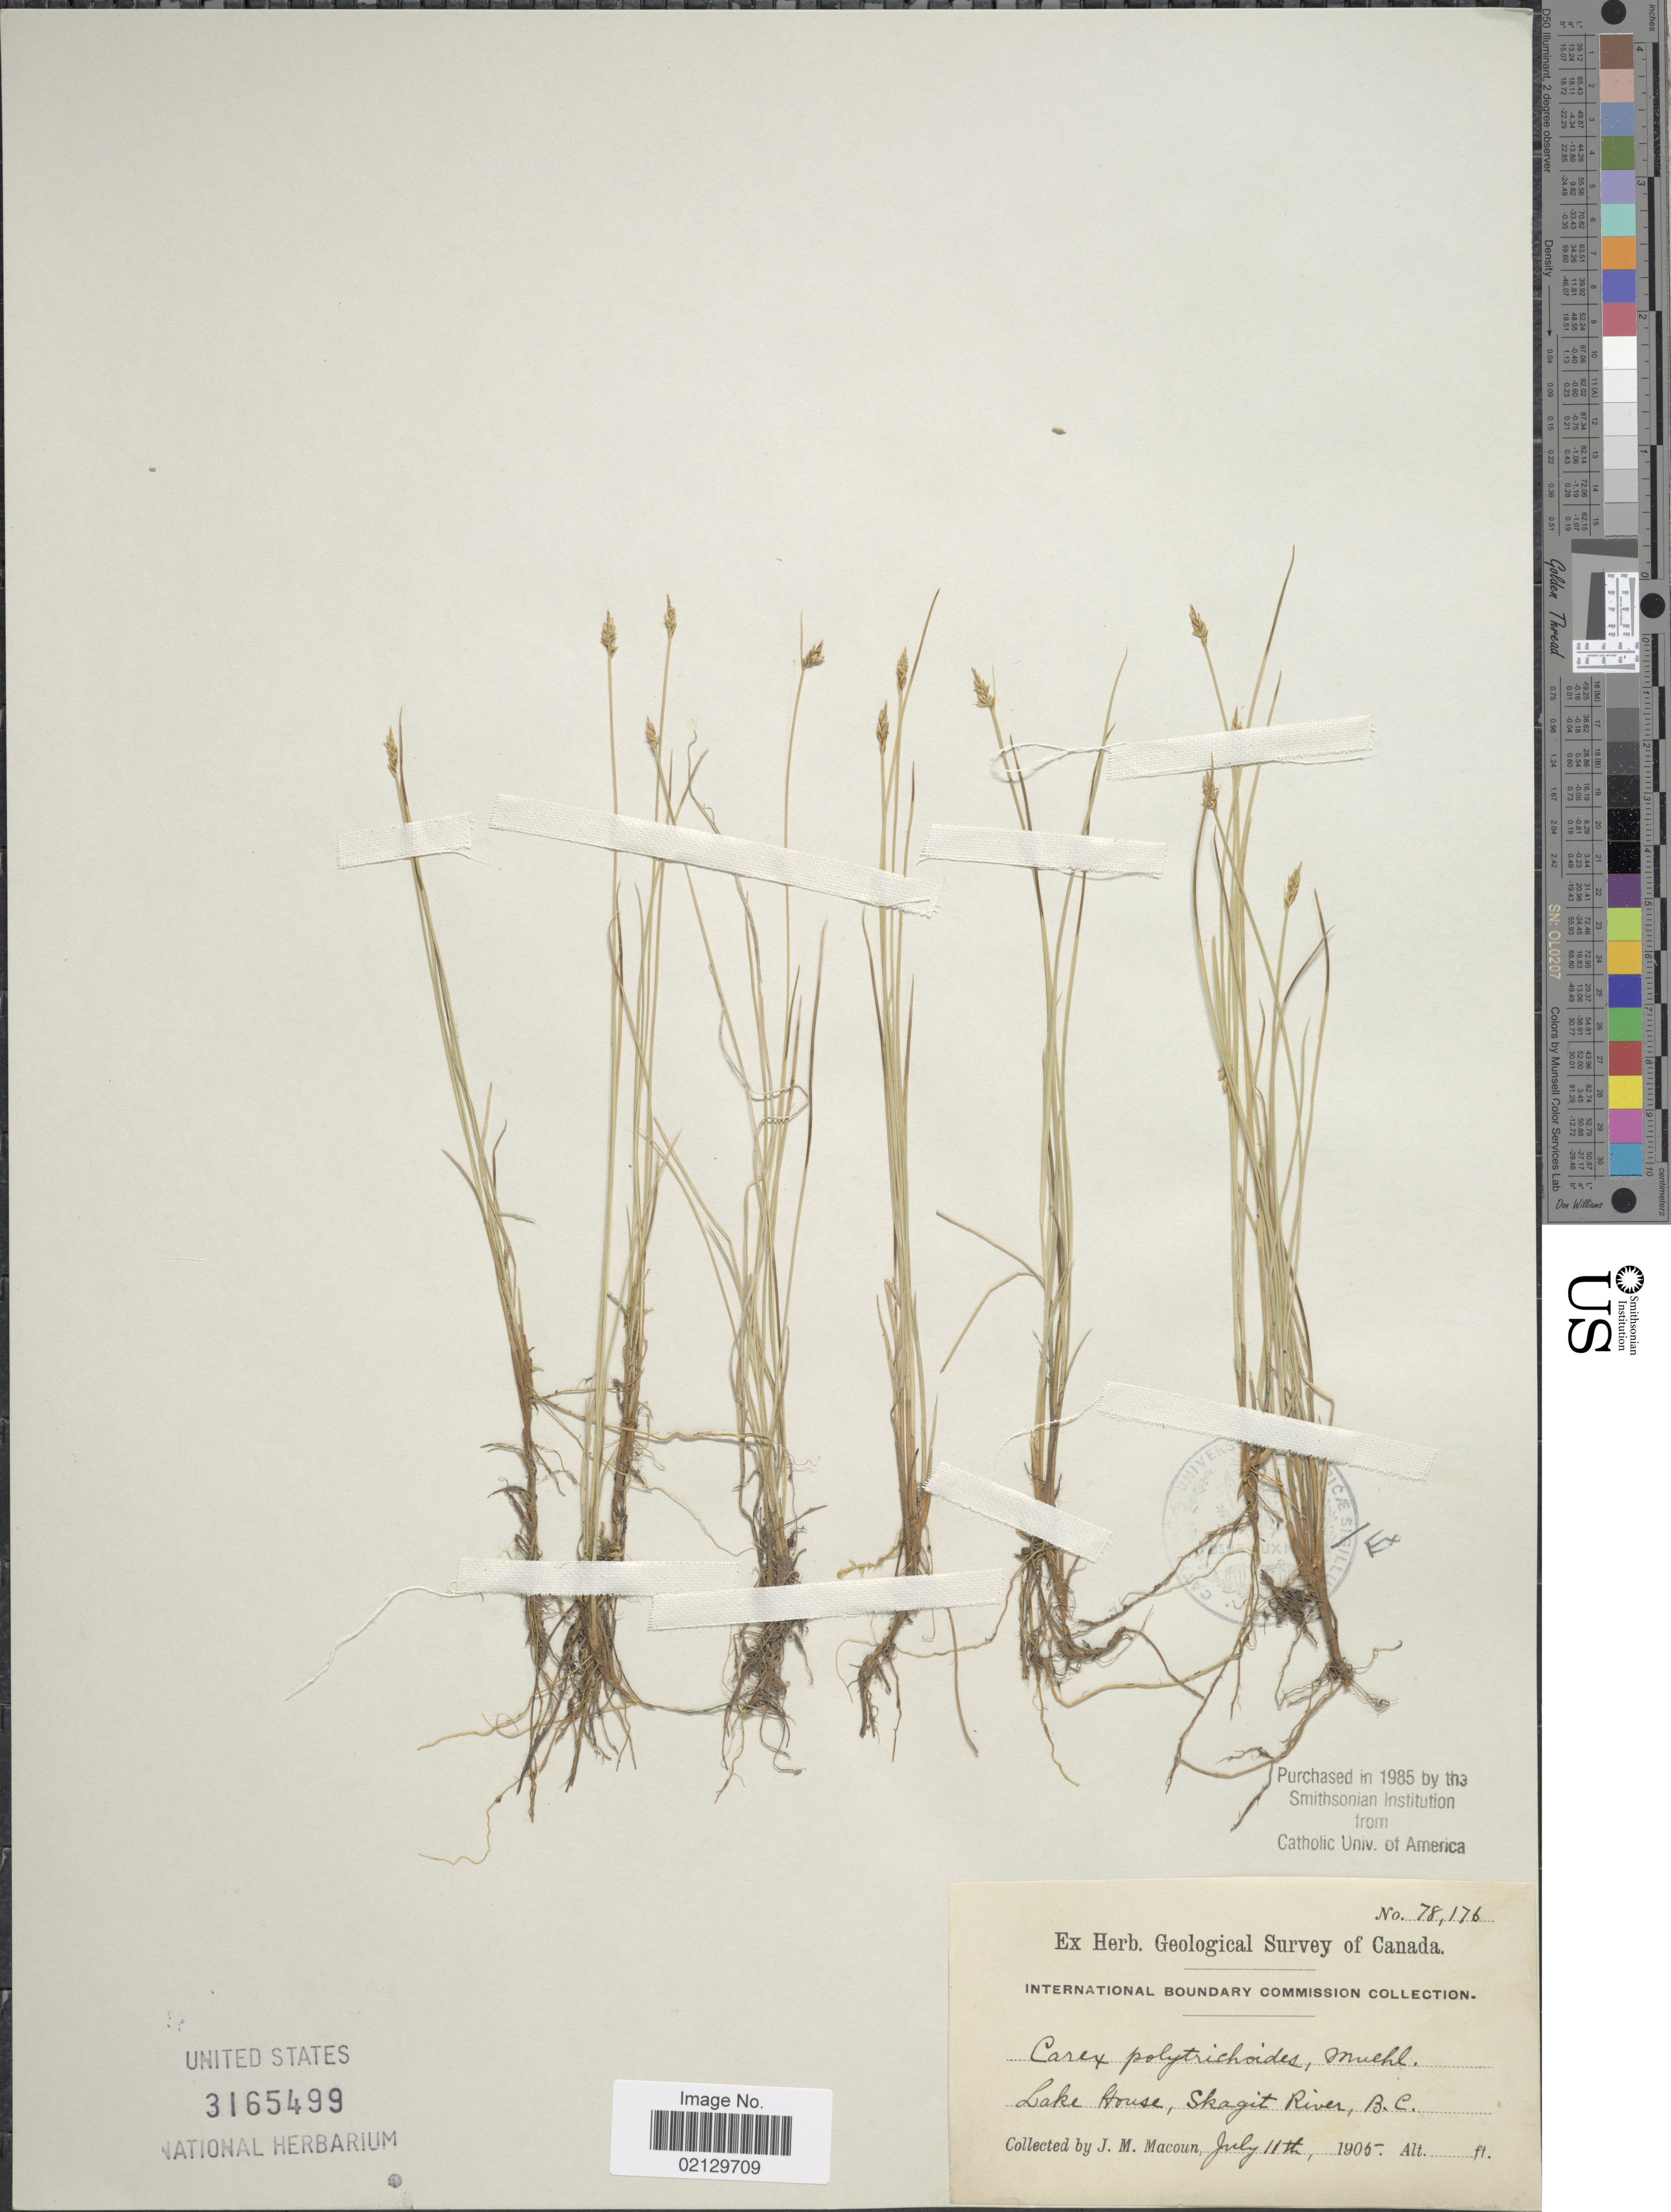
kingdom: Plantae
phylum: Tracheophyta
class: Liliopsida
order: Poales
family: Cyperaceae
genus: Carex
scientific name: Carex praegracilis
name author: W. Boott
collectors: J. M. Macoun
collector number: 78176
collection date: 1905-07-11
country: Canada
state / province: British Columbia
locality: Lake House, Skagit River, B.C.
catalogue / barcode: US 3165499